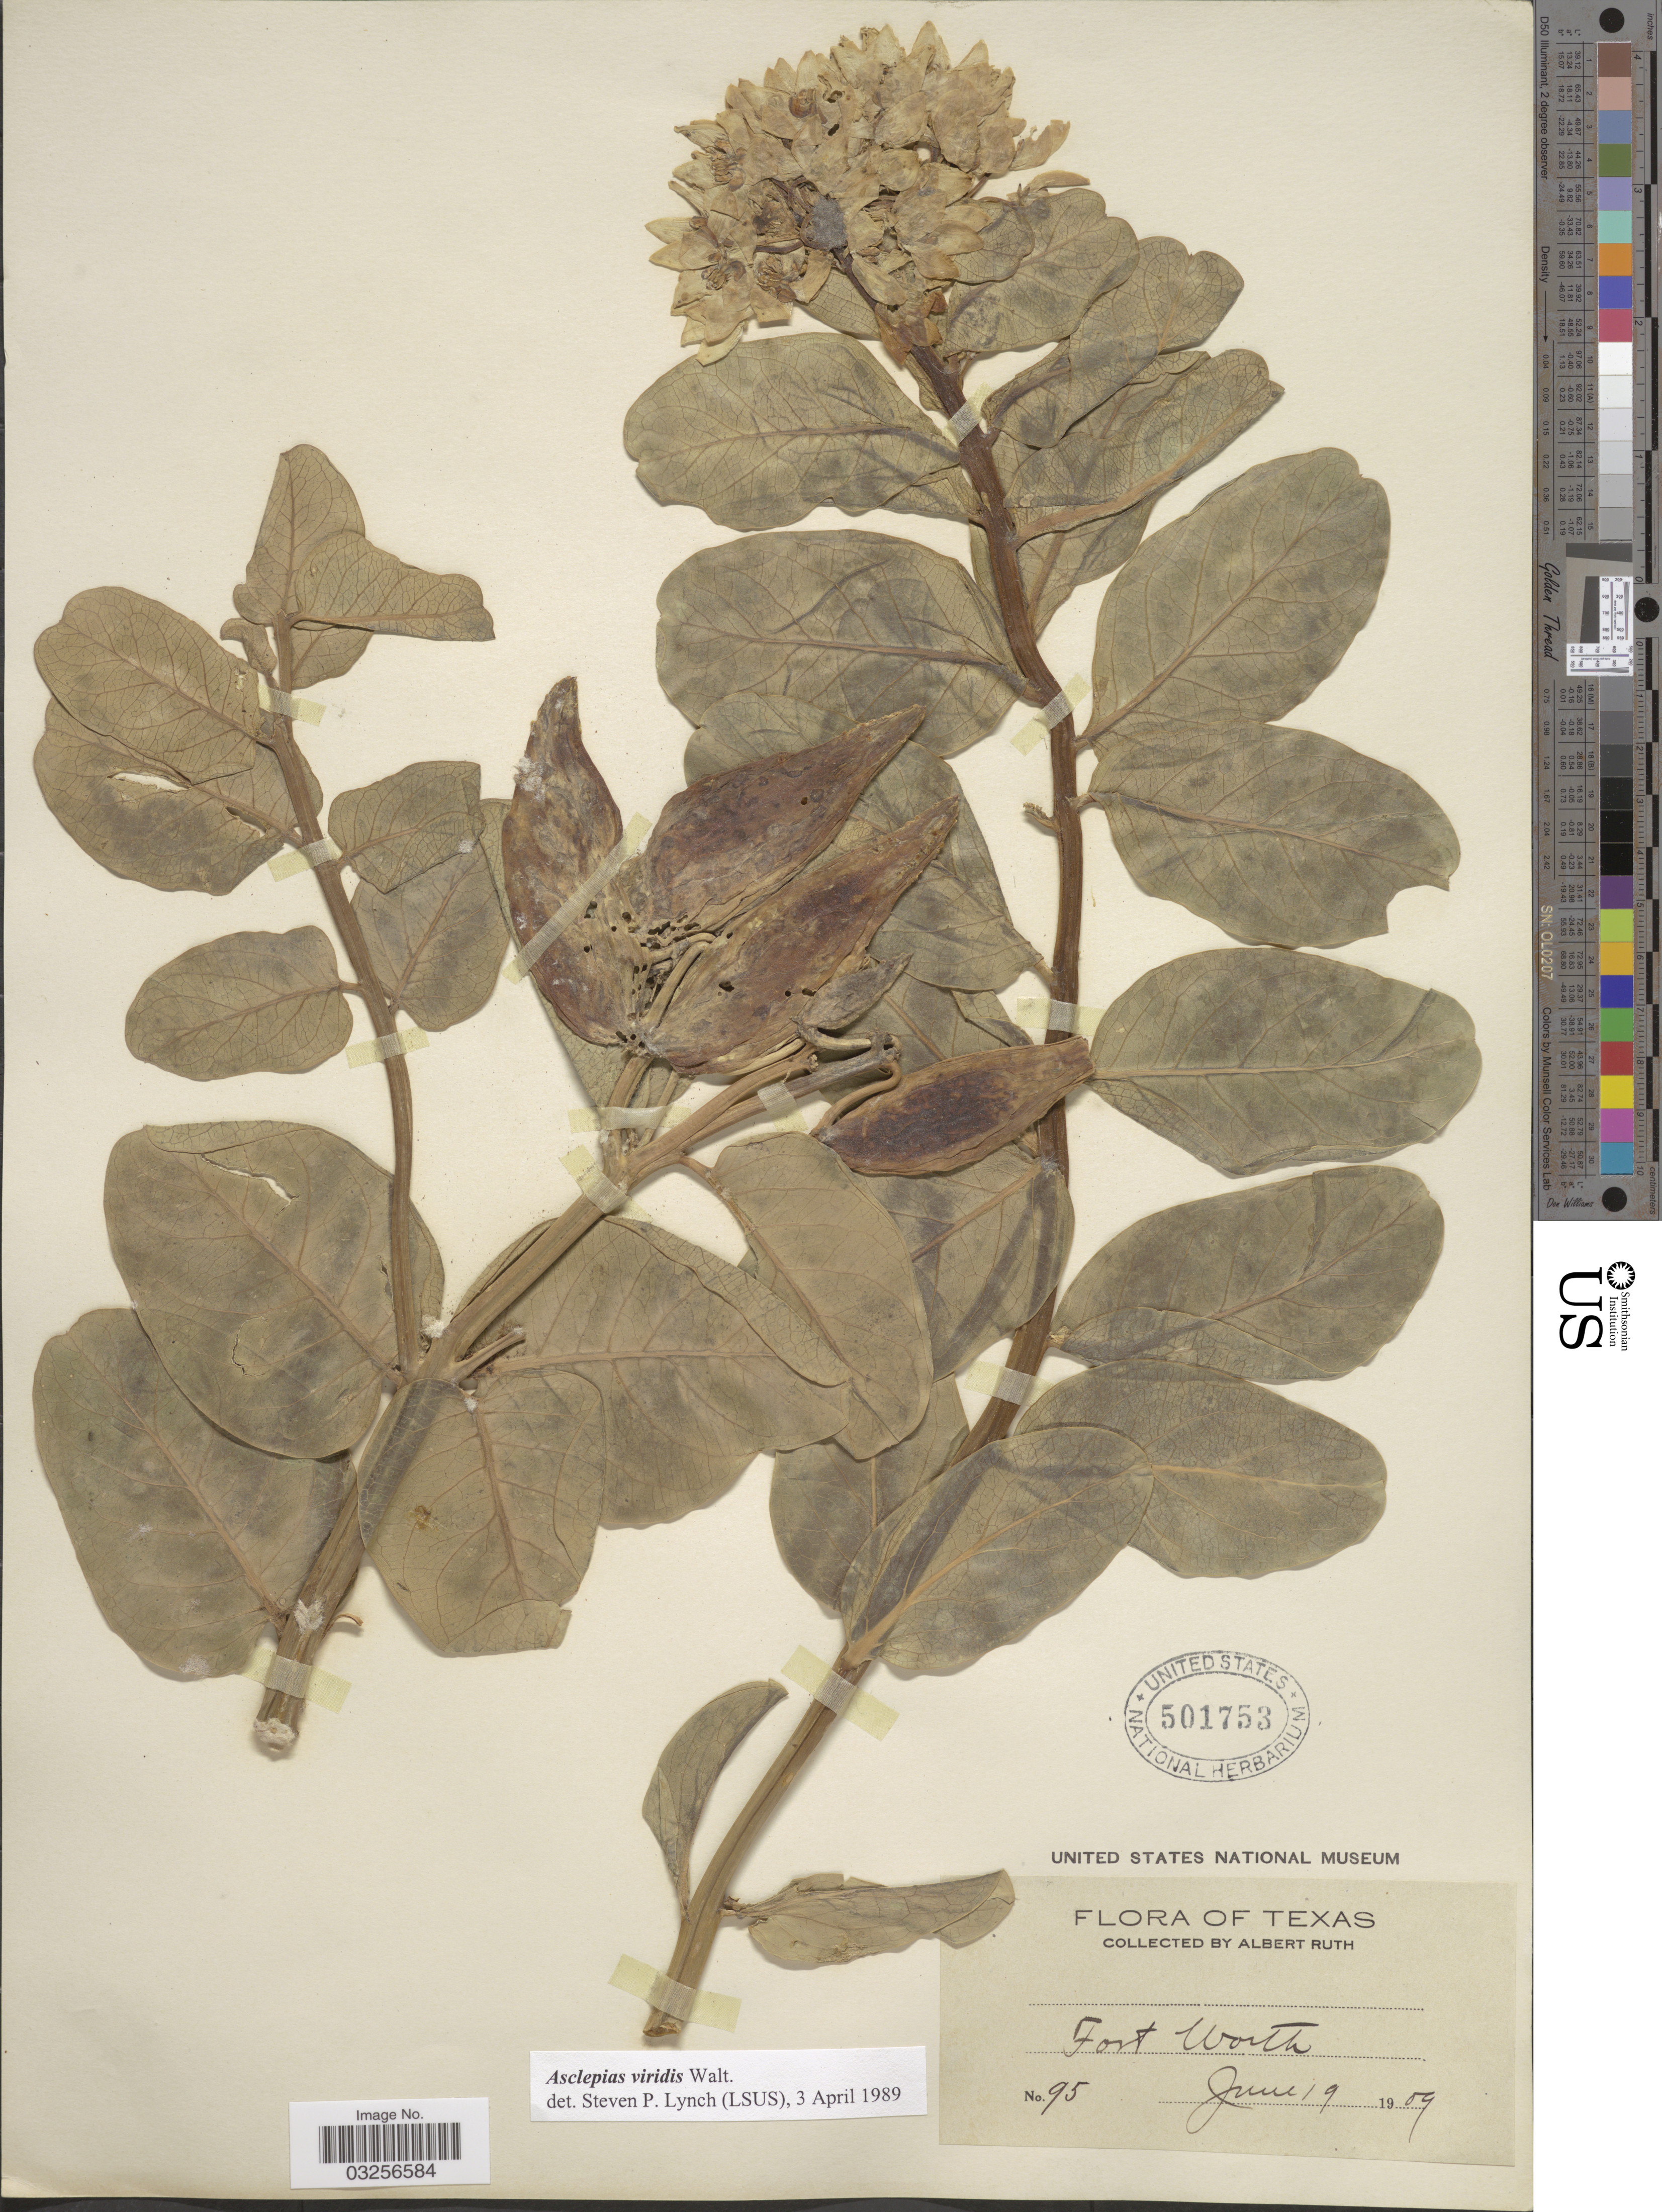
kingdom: Plantae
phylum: Tracheophyta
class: Magnoliopsida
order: Gentianales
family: Apocynaceae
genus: Asclepias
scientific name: Asclepias viridis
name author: Walter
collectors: A. Ruth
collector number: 95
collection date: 1909-06-19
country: United States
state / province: Texas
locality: Fort Worth.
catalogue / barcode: US 501753